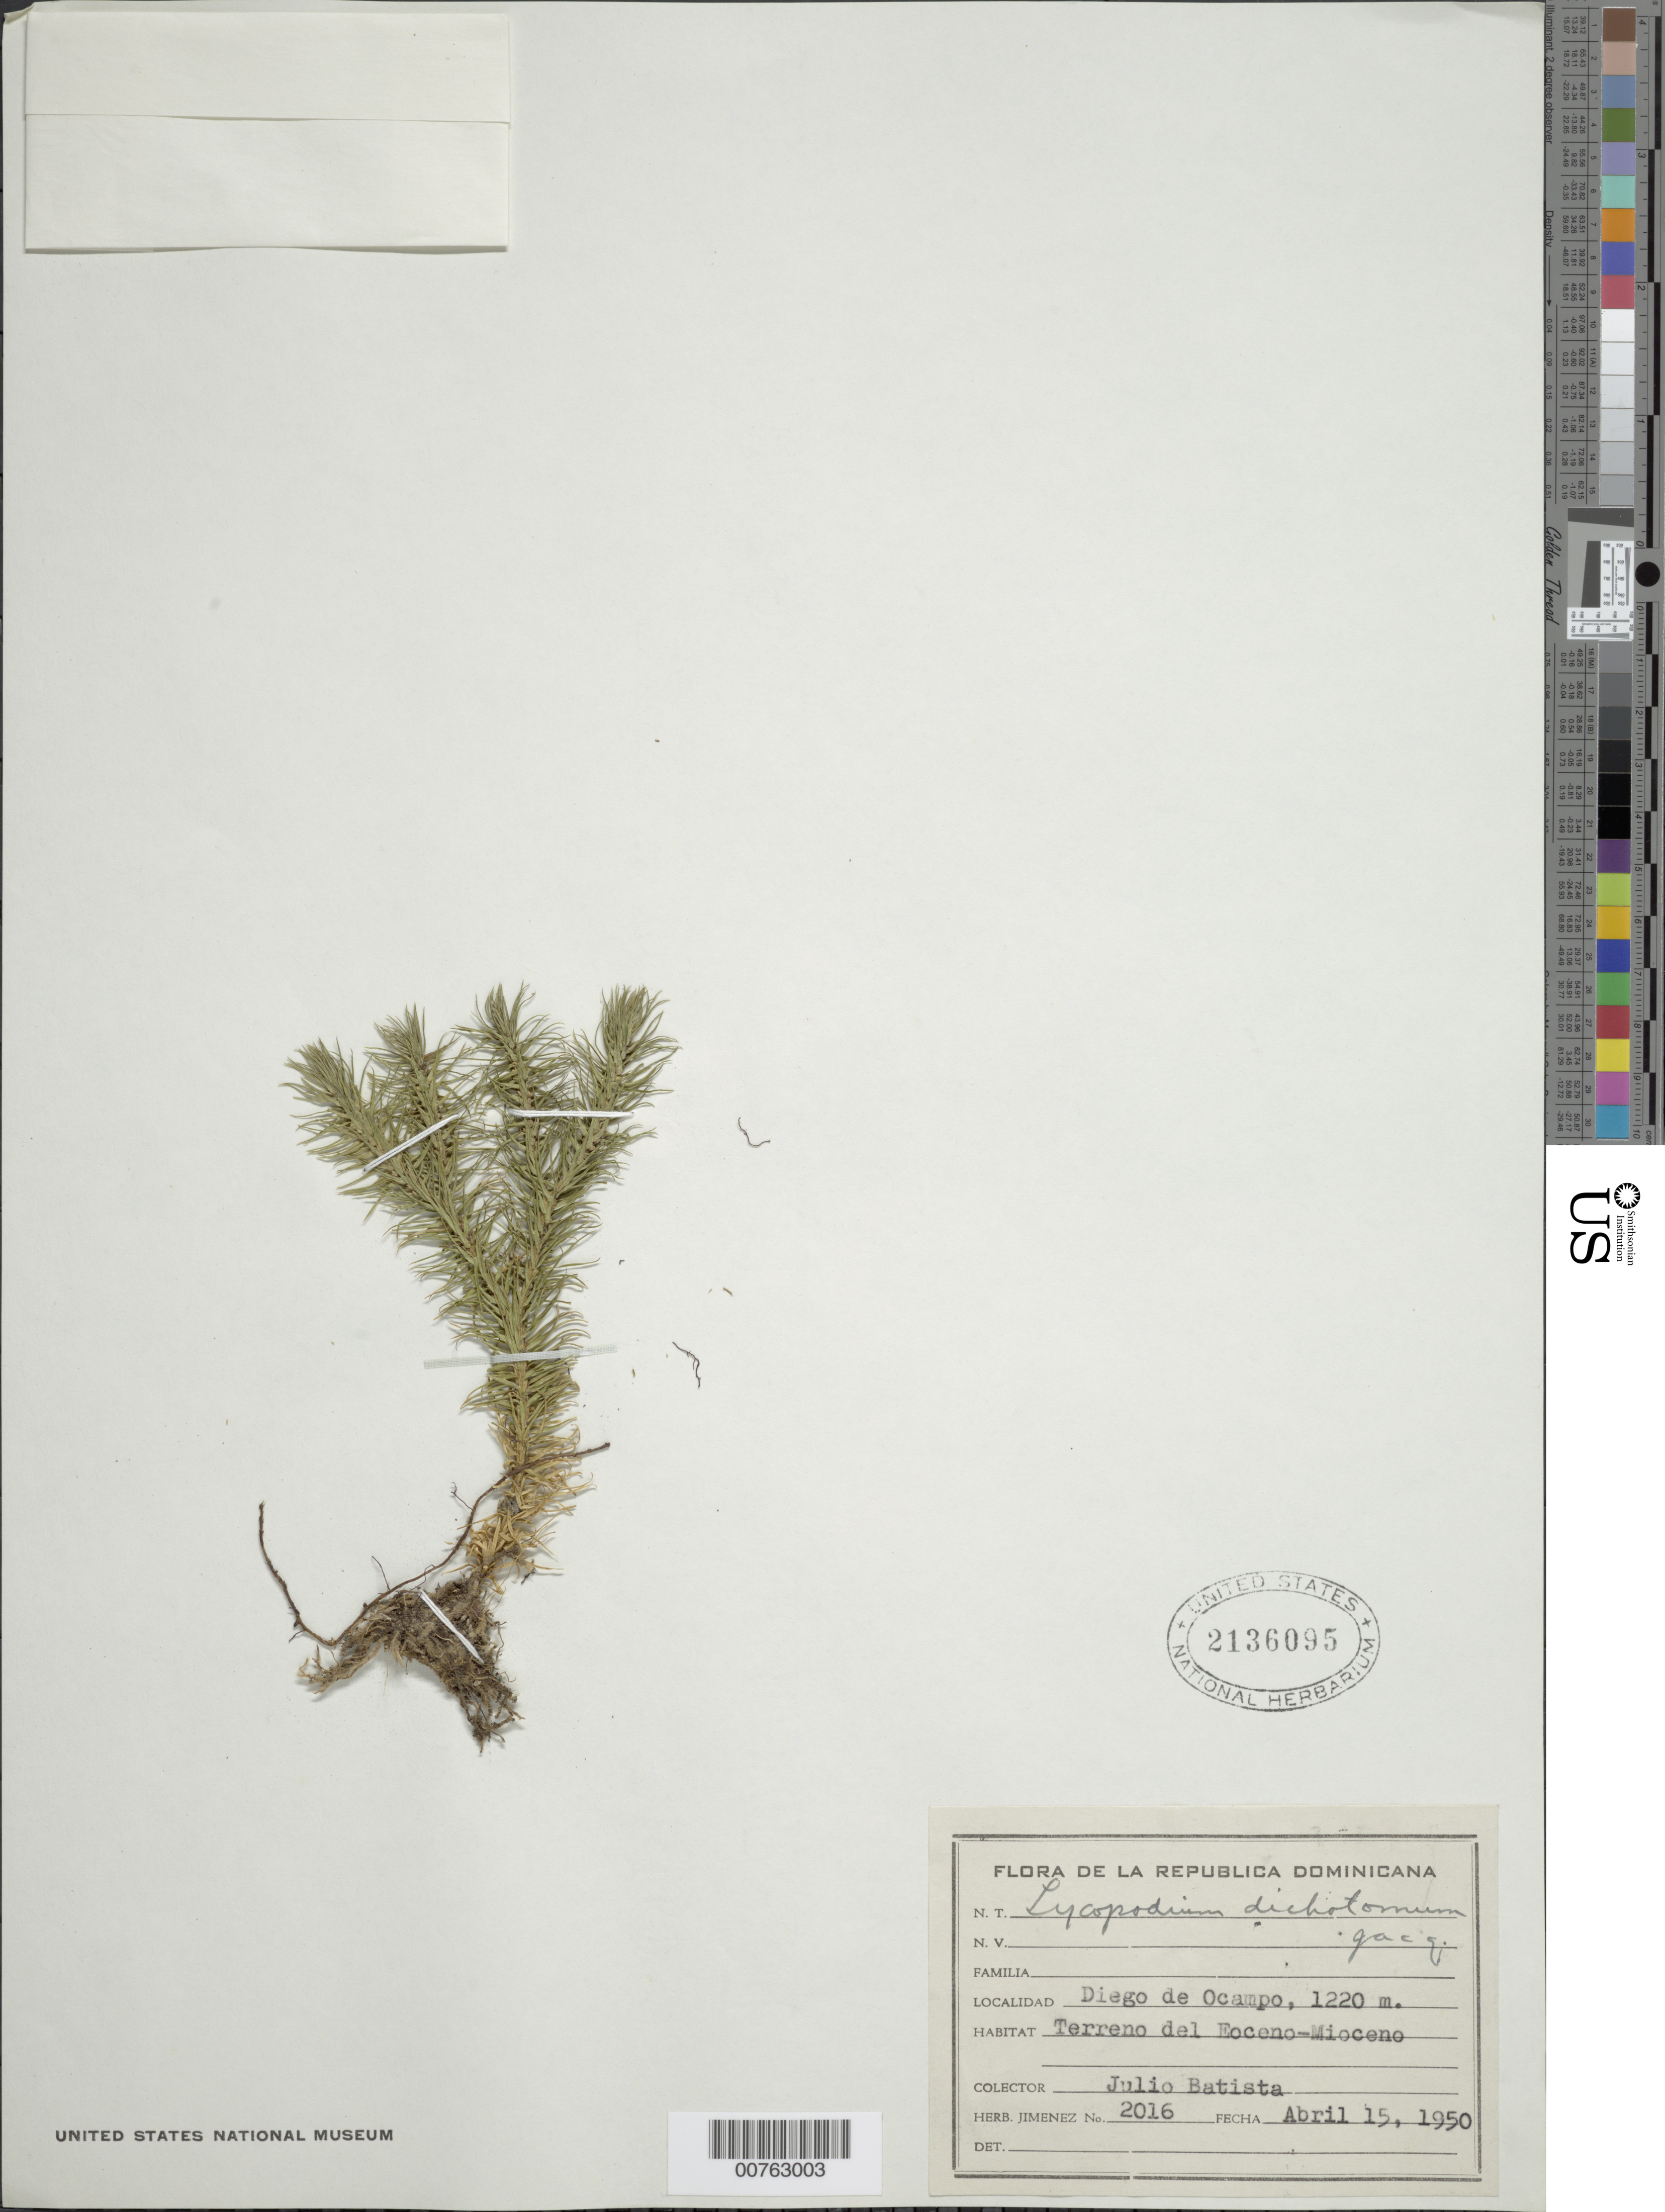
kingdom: Plantae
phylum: Tracheophyta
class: Lycopodiopsida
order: Lycopodiales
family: Lycopodiaceae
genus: Phlegmariurus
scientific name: Phlegmariurus dichotomus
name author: (Jacq.) W.H. Wagner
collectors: J. Batista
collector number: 2016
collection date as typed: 15 Apr 1950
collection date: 1950-04-15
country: Dominican Republic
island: Hispaniola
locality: Diego de Ocampo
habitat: Terreno del Eoceno-Mioceno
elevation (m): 1220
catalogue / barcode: US 2136095